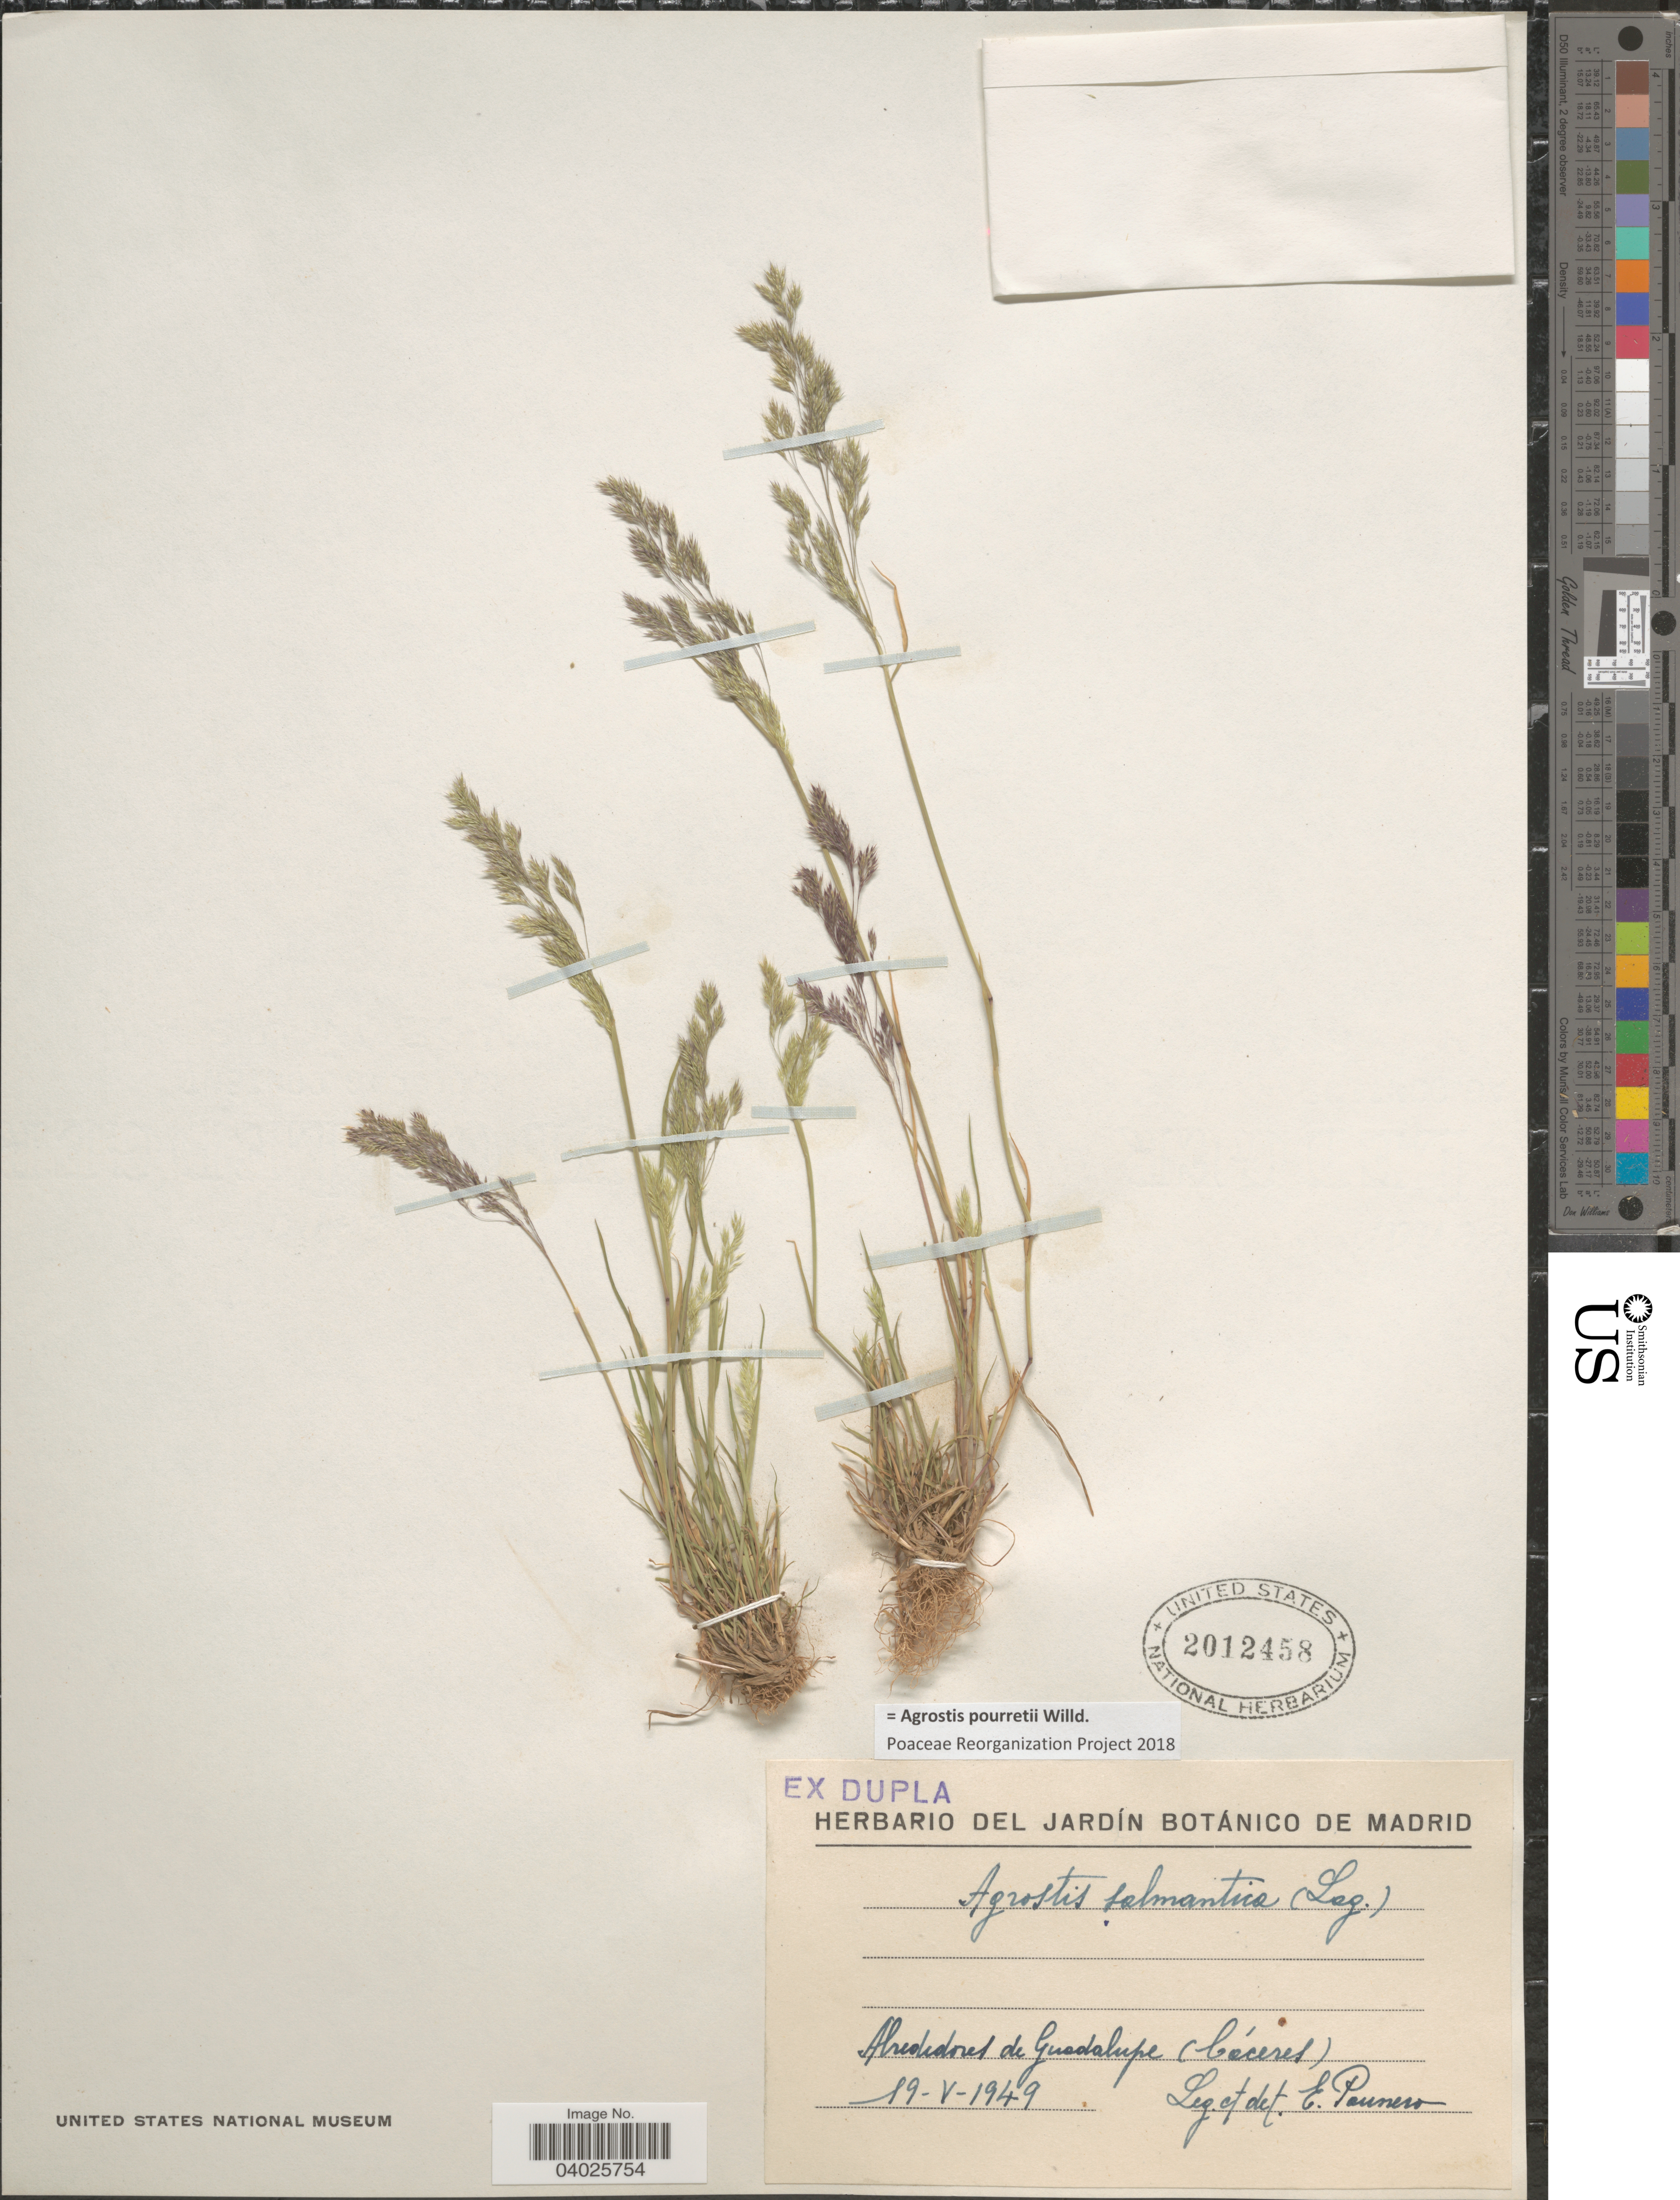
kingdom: Plantae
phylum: Tracheophyta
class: Liliopsida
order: Poales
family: Poaceae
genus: Agrostis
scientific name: Agrostis pourretii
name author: Willd.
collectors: E. Paunero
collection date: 1949-05-19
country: Spain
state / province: Madrid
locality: Alrededores de Guadalupe (Cáceres).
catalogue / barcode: US 2012458